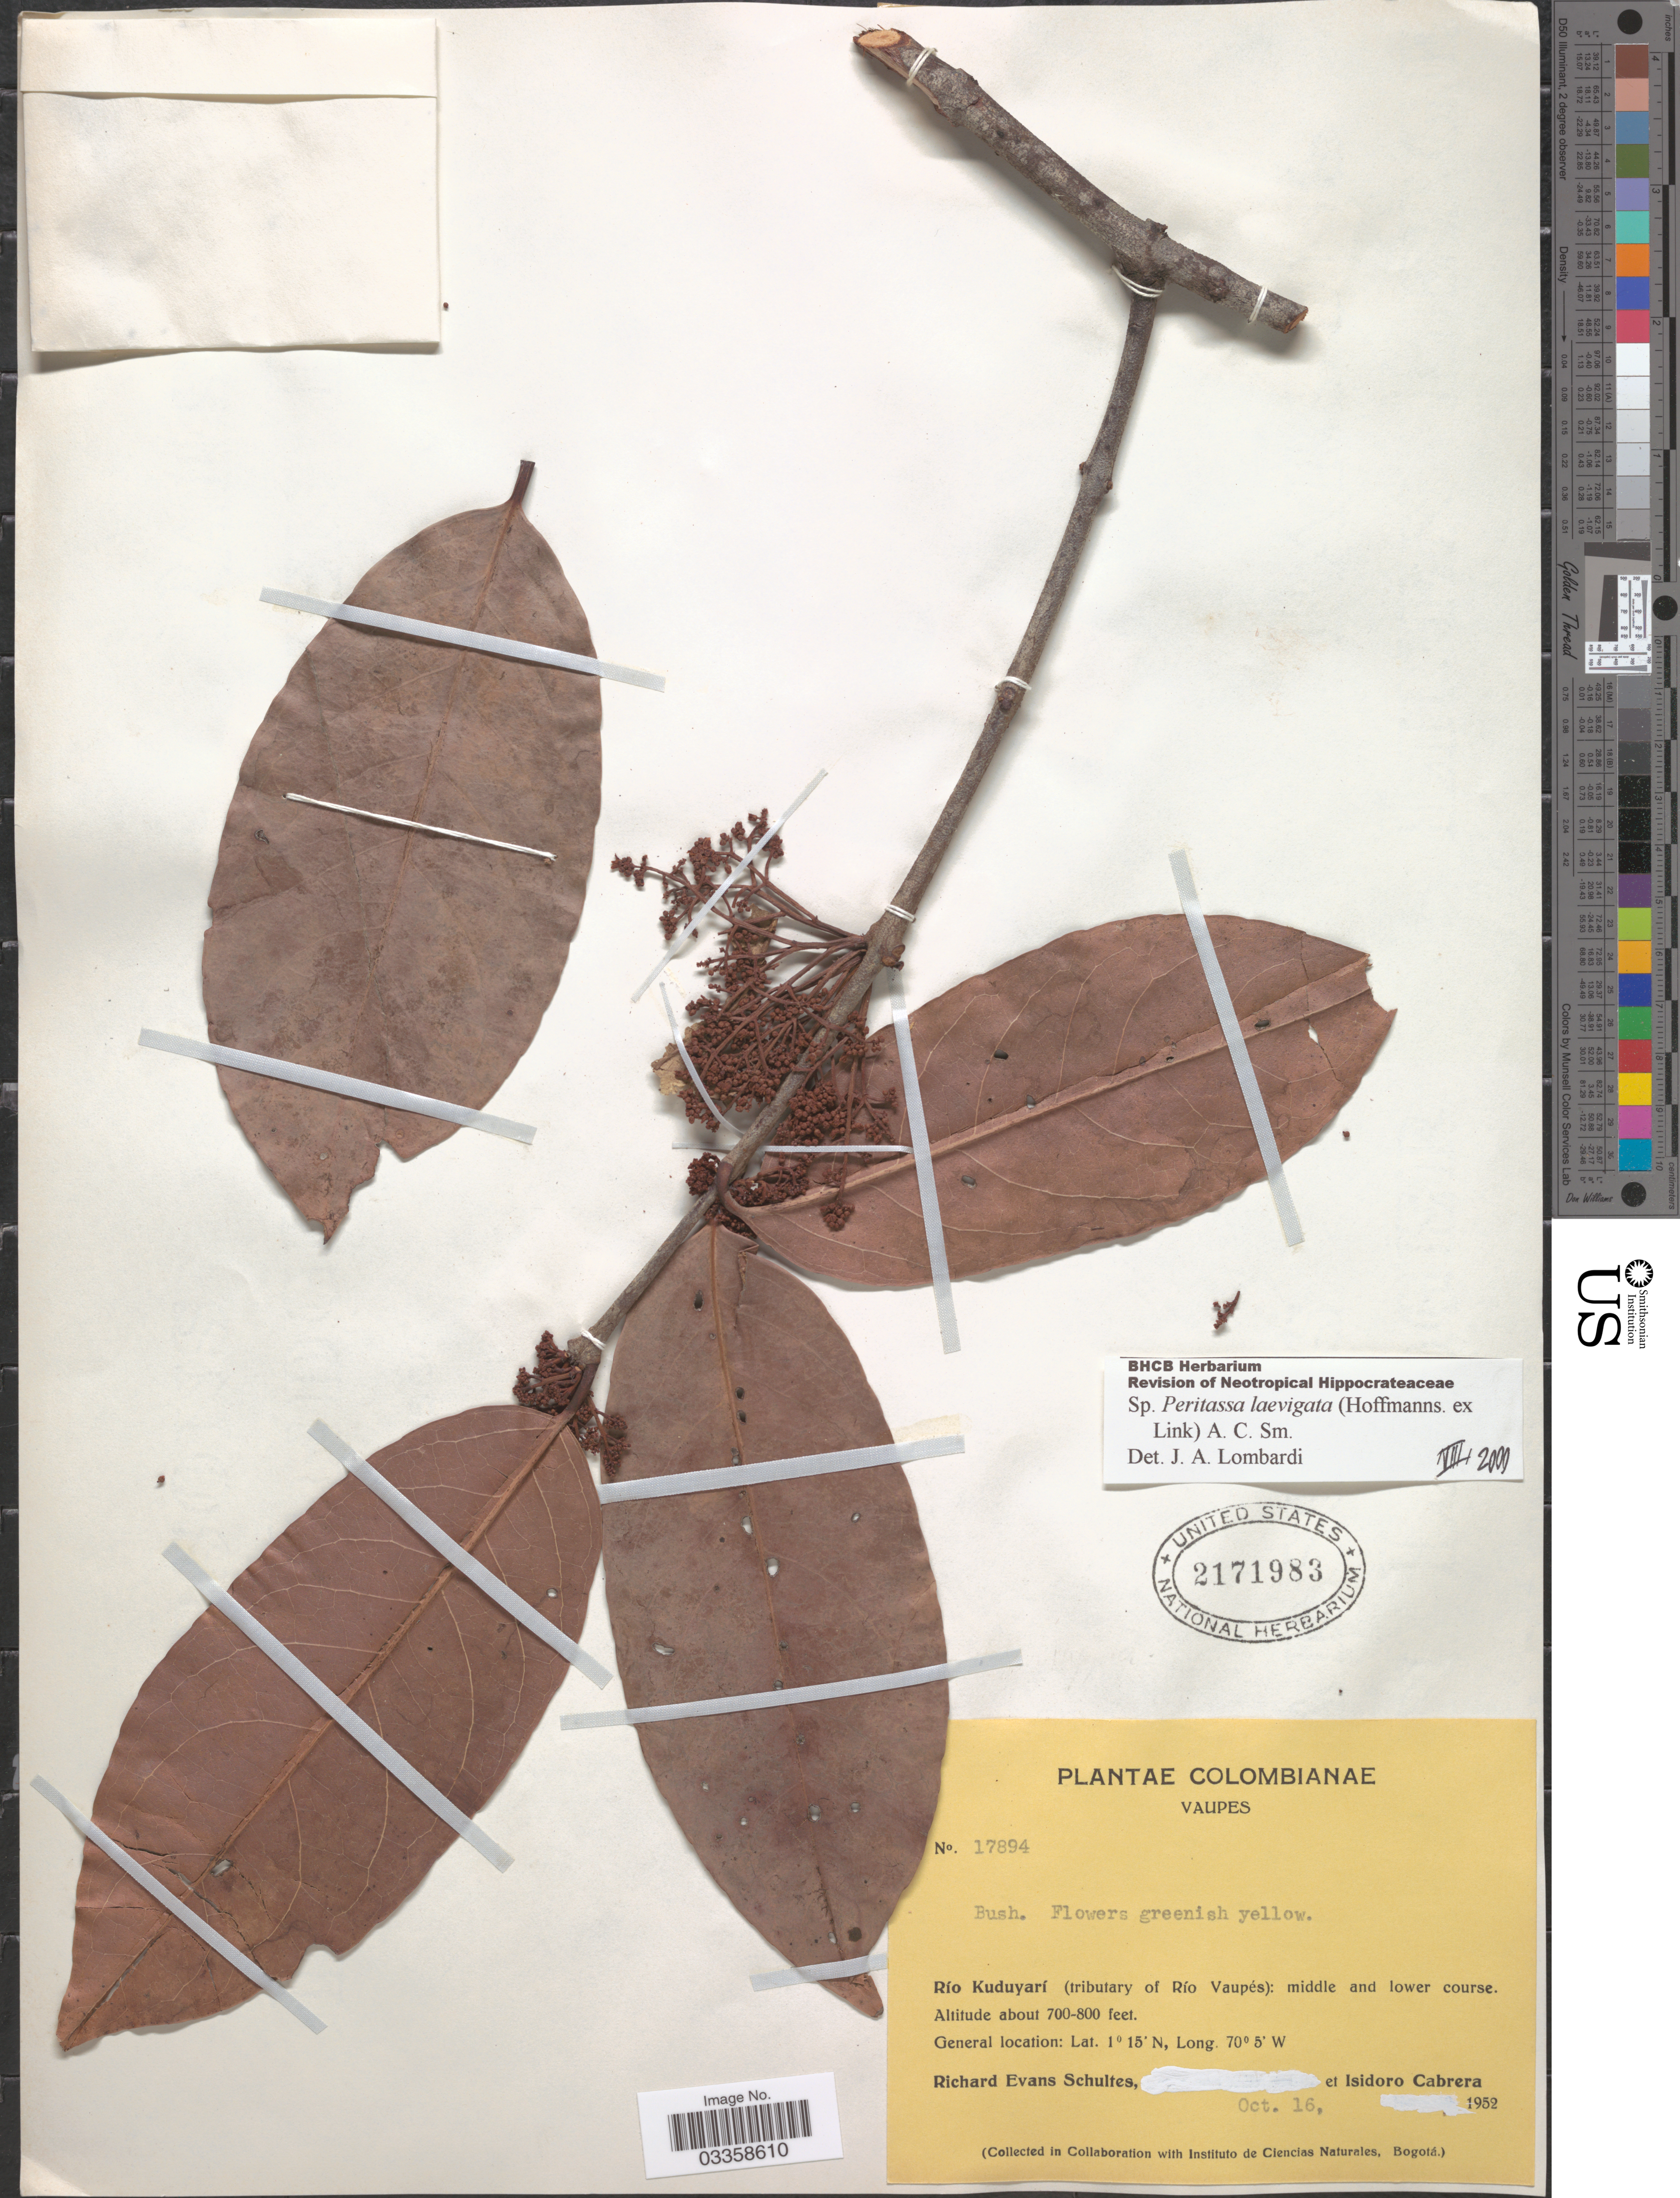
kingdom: Plantae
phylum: Tracheophyta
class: Magnoliopsida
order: Celastrales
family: Celastraceae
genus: Peritassa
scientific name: Peritassa laevigata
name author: (Hoffmanns. ex Link) A.C. Sm.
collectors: R. E. Schultes & I. Cabrera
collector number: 17894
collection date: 1952-10-16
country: Colombia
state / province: Vaupés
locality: Río Kuduyarí (tributary of Río Vaupés): middle and lower course.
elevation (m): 213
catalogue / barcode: US 2171983